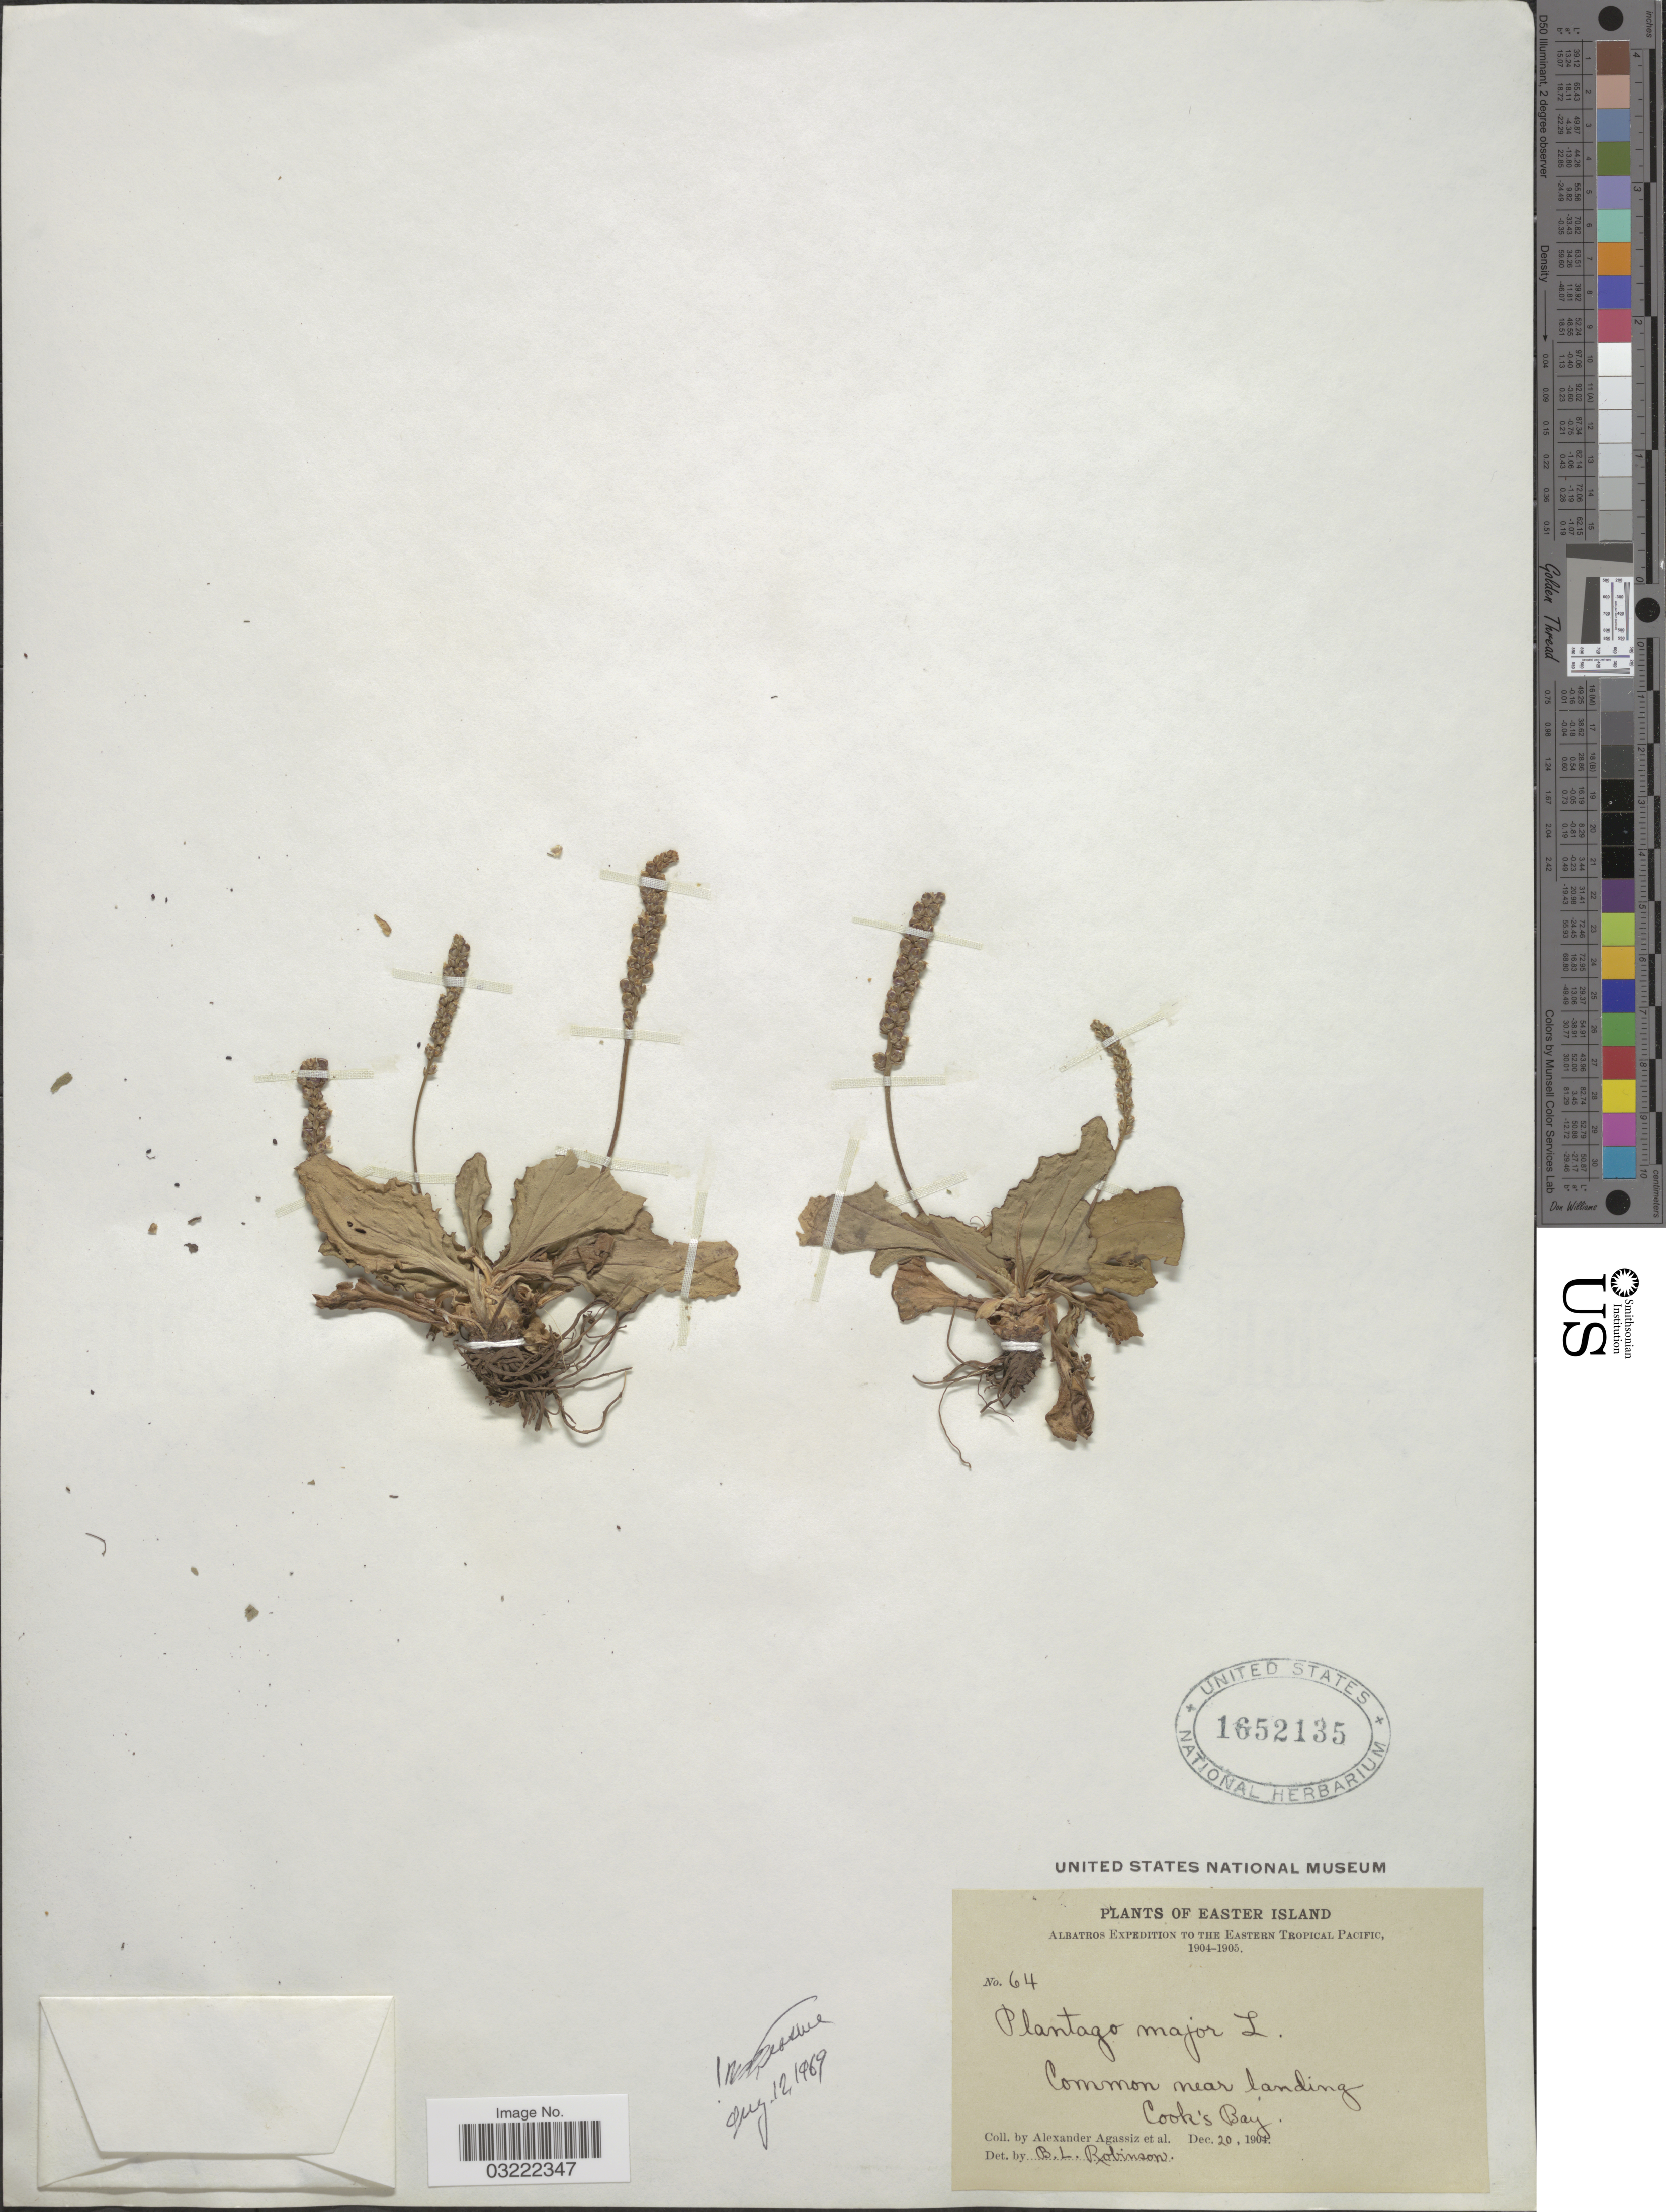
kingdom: Plantae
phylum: Tracheophyta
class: Magnoliopsida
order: Lamiales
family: Plantaginaceae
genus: Plantago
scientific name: Plantago major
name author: L.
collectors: A. E. Agassiz & et al.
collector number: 64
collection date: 1904-12-20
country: Chile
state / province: Valparaíso (V)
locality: Easter Island, Eastern Tropical Pacific, Common near landing Cook's Bay.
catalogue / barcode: US 1652135